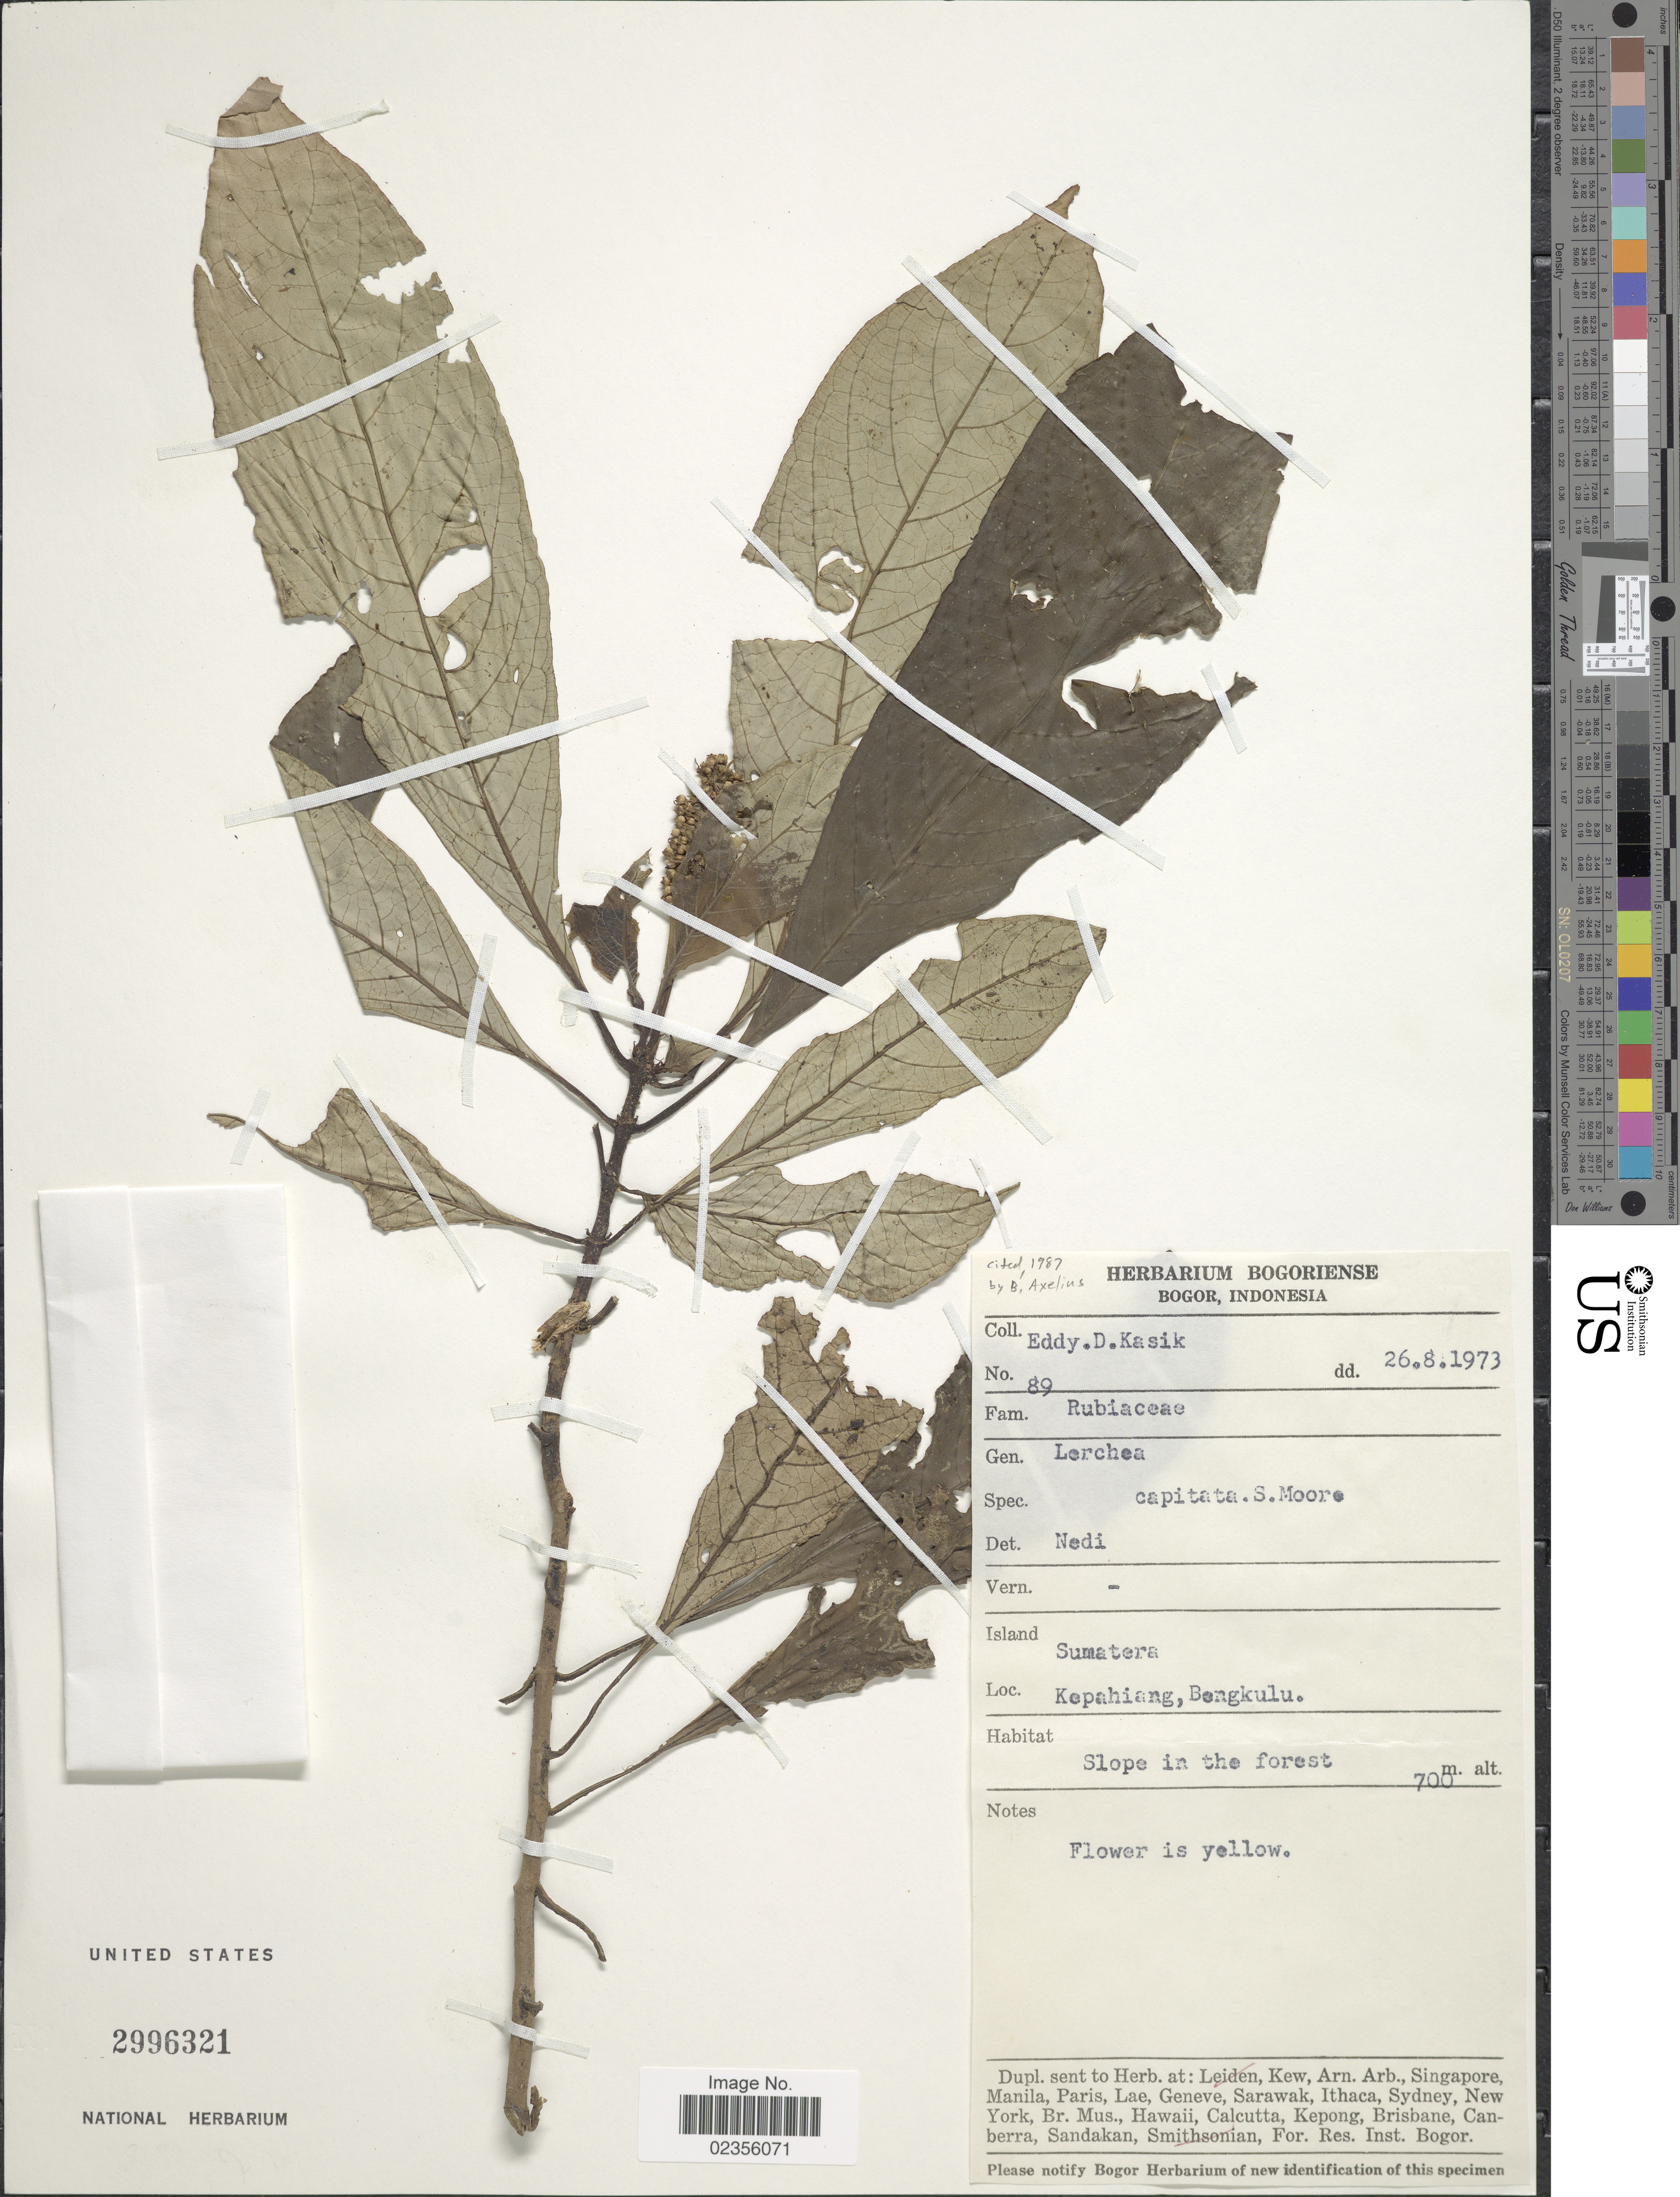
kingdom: Plantae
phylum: Tracheophyta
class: Magnoliopsida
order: Gentianales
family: Rubiaceae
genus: Lerchea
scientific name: Lerchea capitata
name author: S. Moore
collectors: E. Kasik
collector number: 89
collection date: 1973-08-26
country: Indonesia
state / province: Sumatra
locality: Island: Sumatera. Kepahiang, Bengkulu.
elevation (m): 700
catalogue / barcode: US 2996321